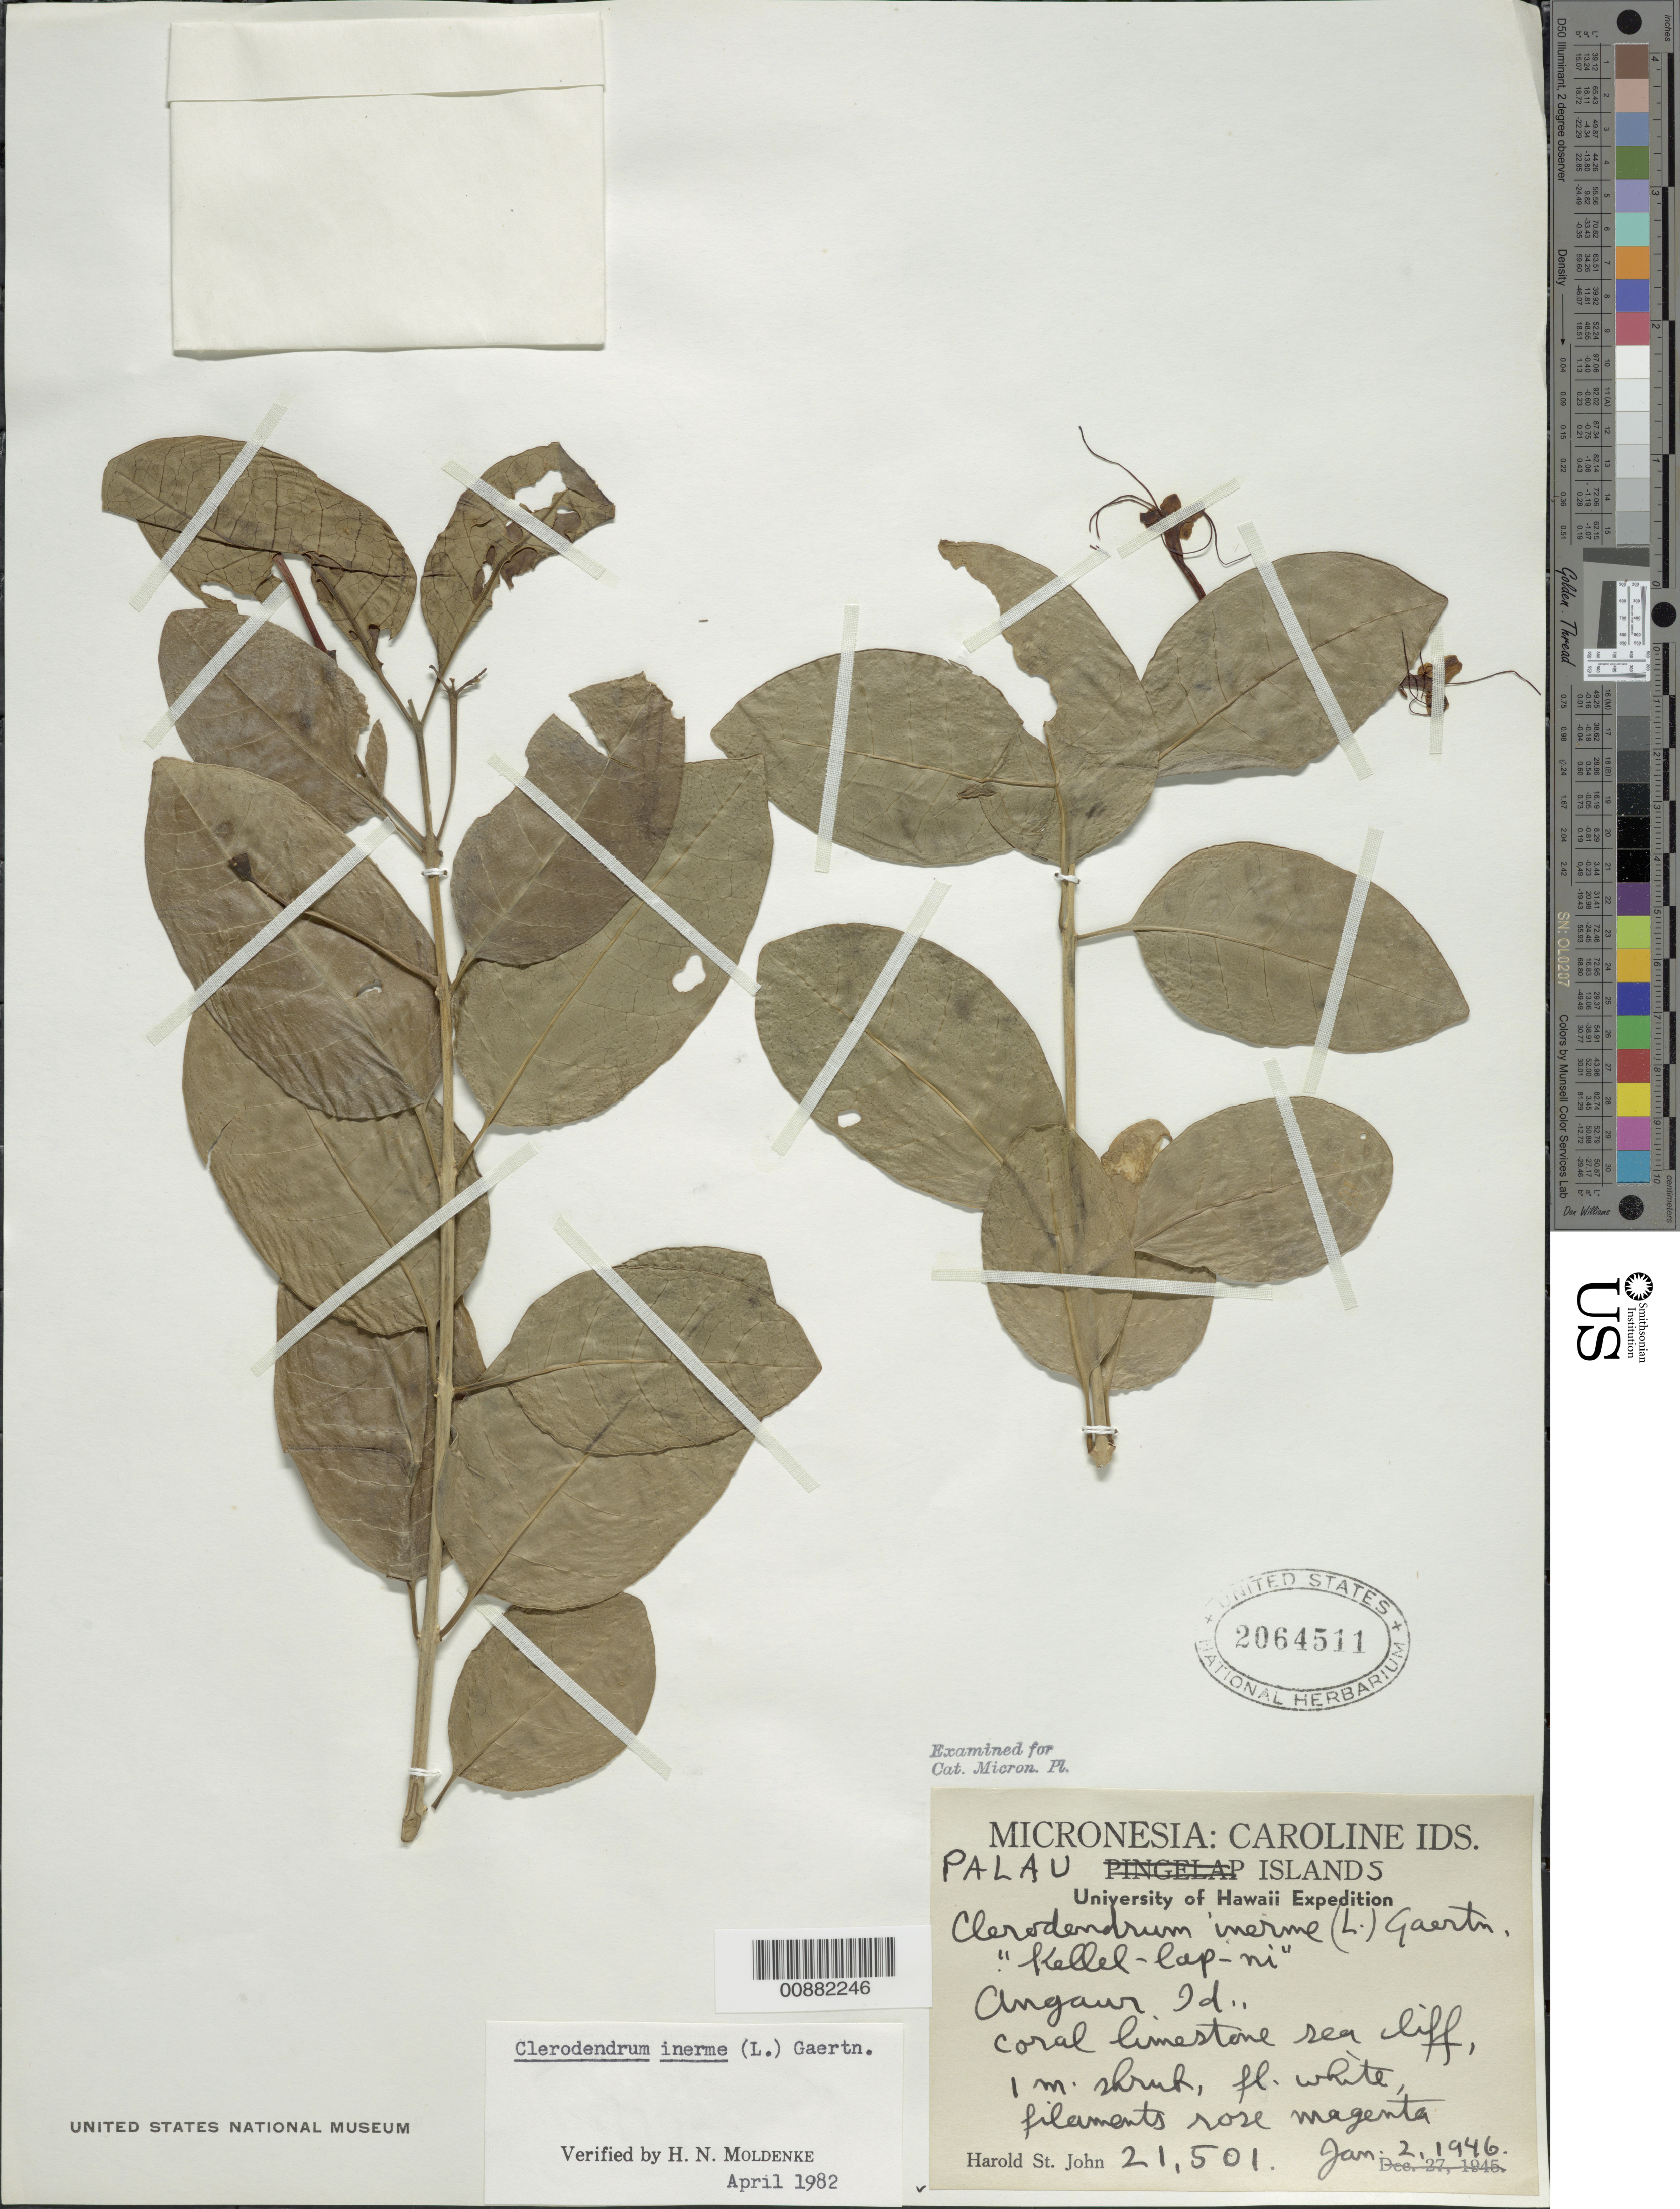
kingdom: Plantae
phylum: Tracheophyta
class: Magnoliopsida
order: Lamiales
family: Lamiaceae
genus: Clerodendrum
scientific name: Clerodendrum inerme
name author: (L.) Gaertn.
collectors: H. St. John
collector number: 21501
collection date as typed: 02 Jan 1946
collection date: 1946-01-02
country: Palau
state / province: Angaur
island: Ngeaur [Angaur]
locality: Palau islands, Angaur Id.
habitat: coral limestone near cliff.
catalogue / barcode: US 2064511